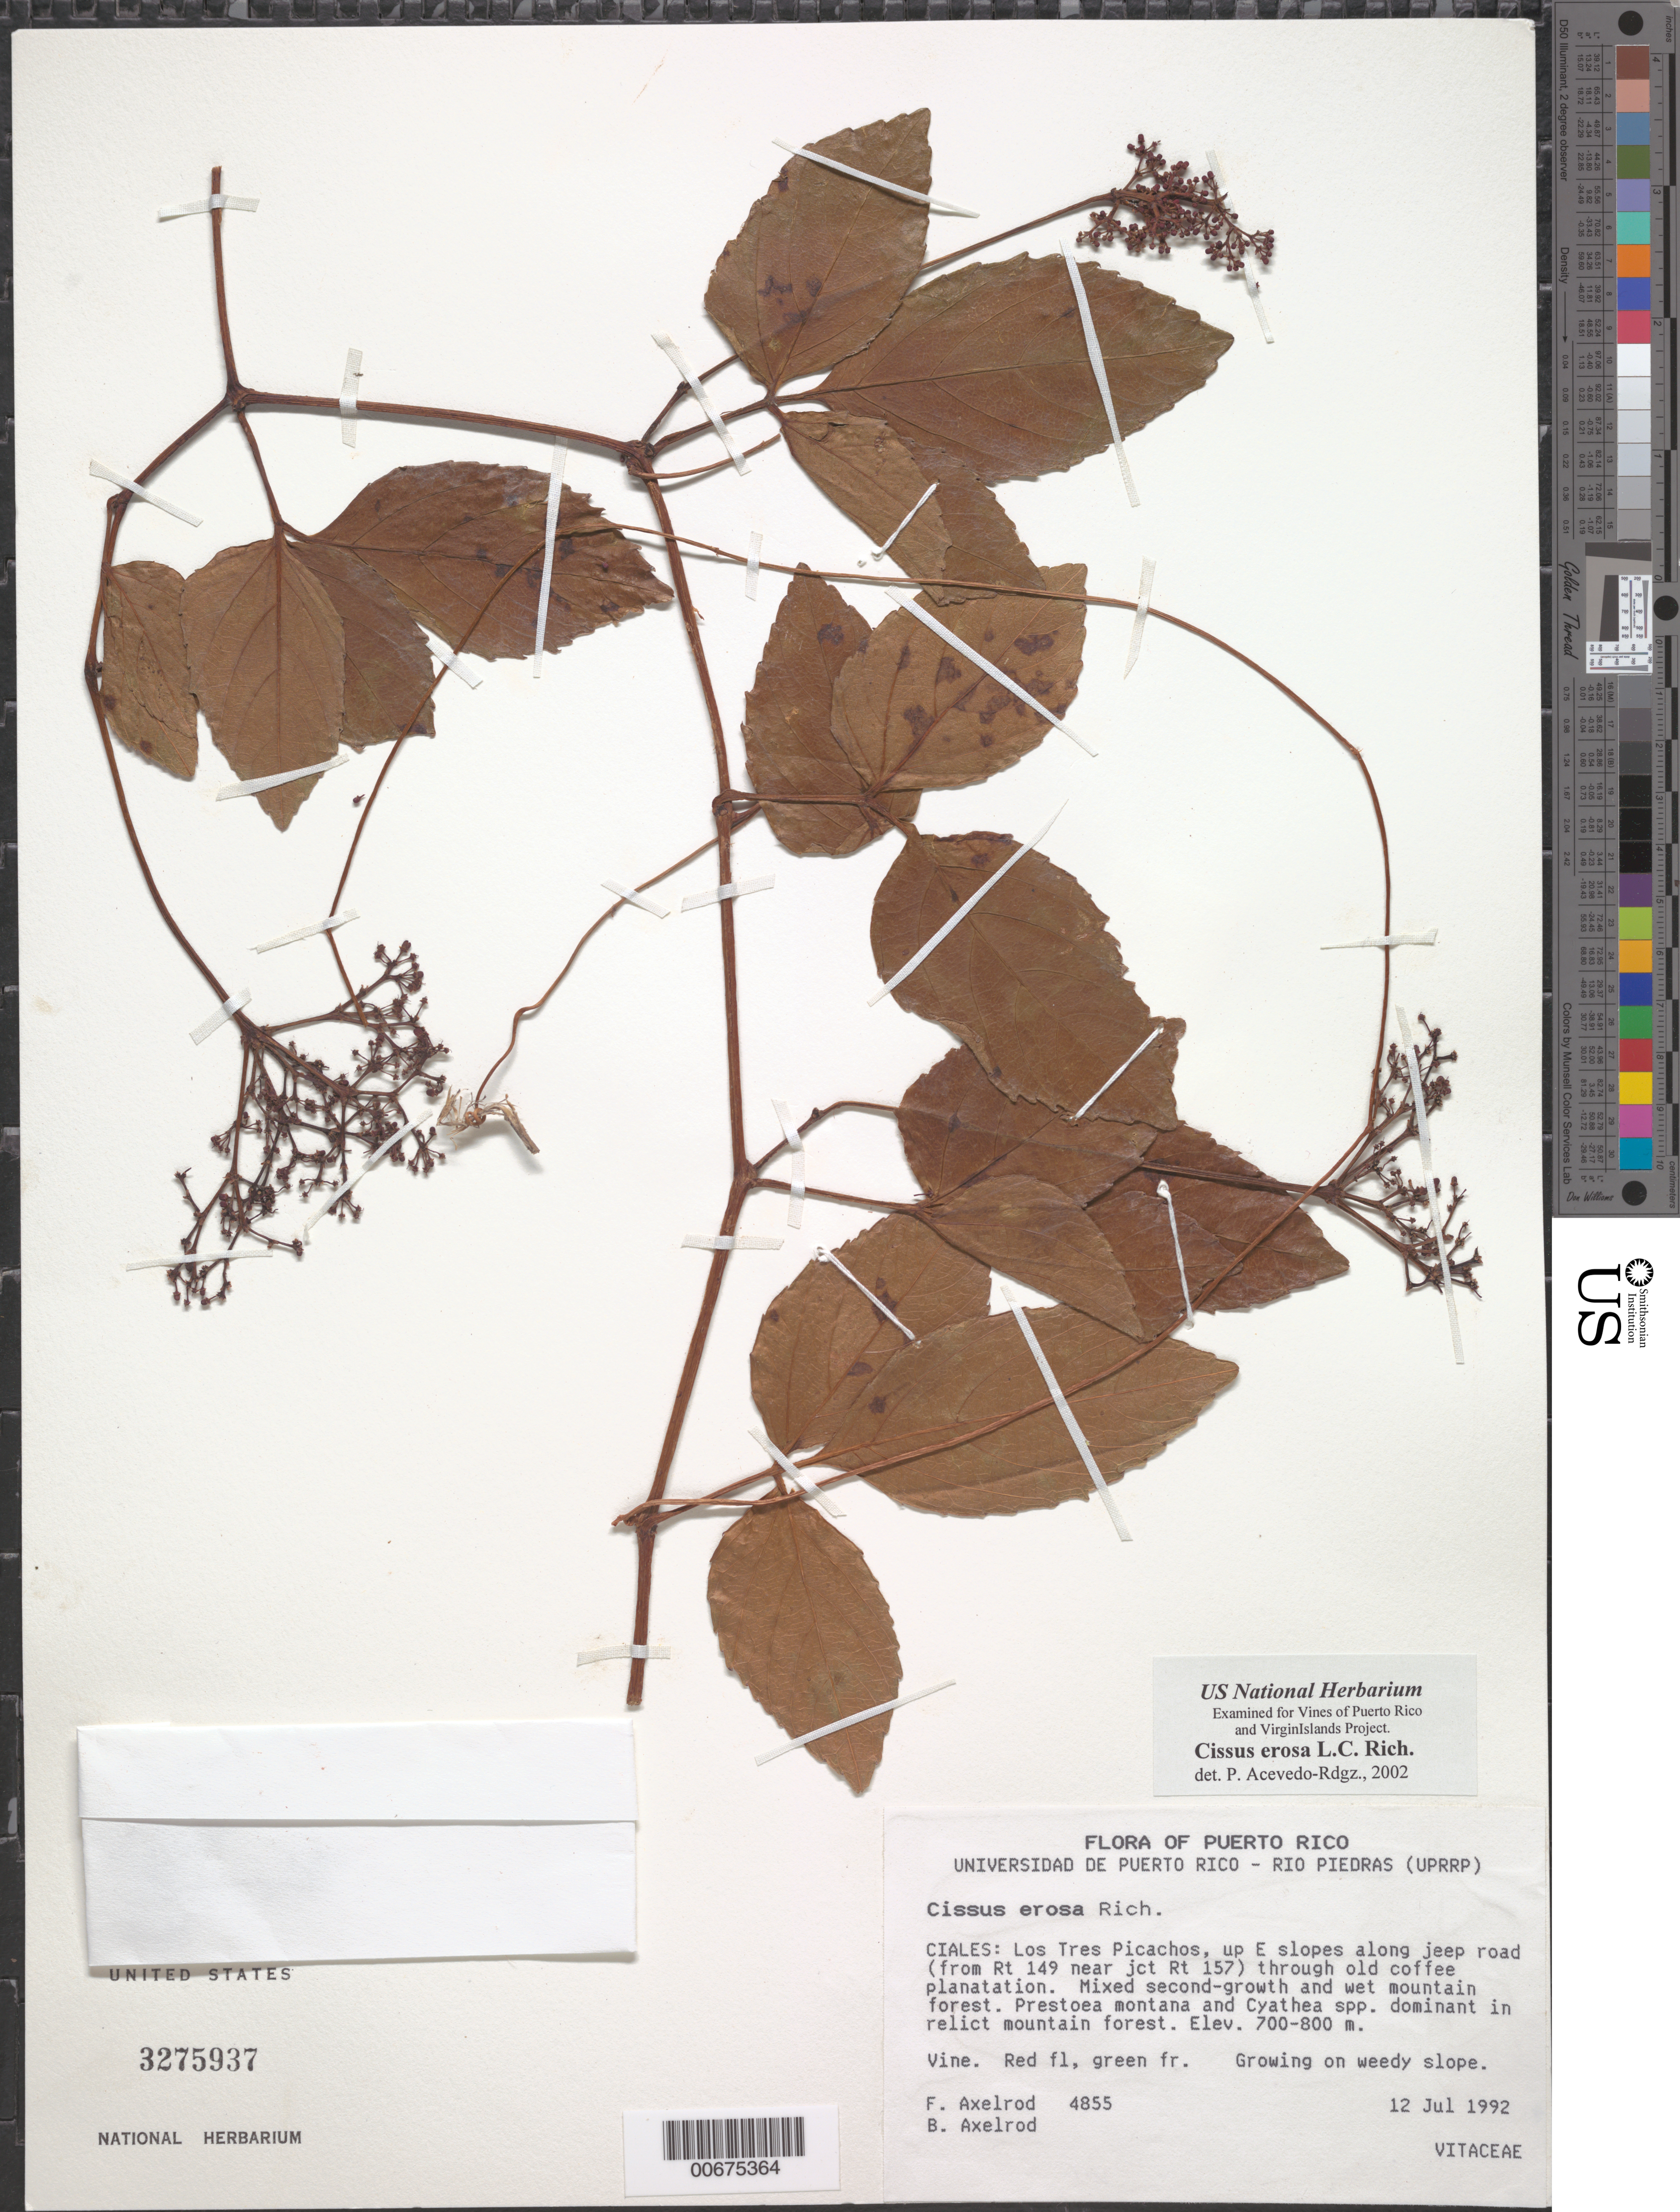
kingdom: Plantae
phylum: Tracheophyta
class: Magnoliopsida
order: Vitales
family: Vitaceae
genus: Cissus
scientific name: Cissus erosa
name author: Rich.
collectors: F. S. Axelrod & B. Axelrod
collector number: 4855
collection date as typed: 12 Jul 1992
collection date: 1992-07-12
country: Puerto Rico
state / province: Ciales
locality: Ciales: Los Tres Picachos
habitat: mixed second growth and wet mountain forest.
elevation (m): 700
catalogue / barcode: US 3275937